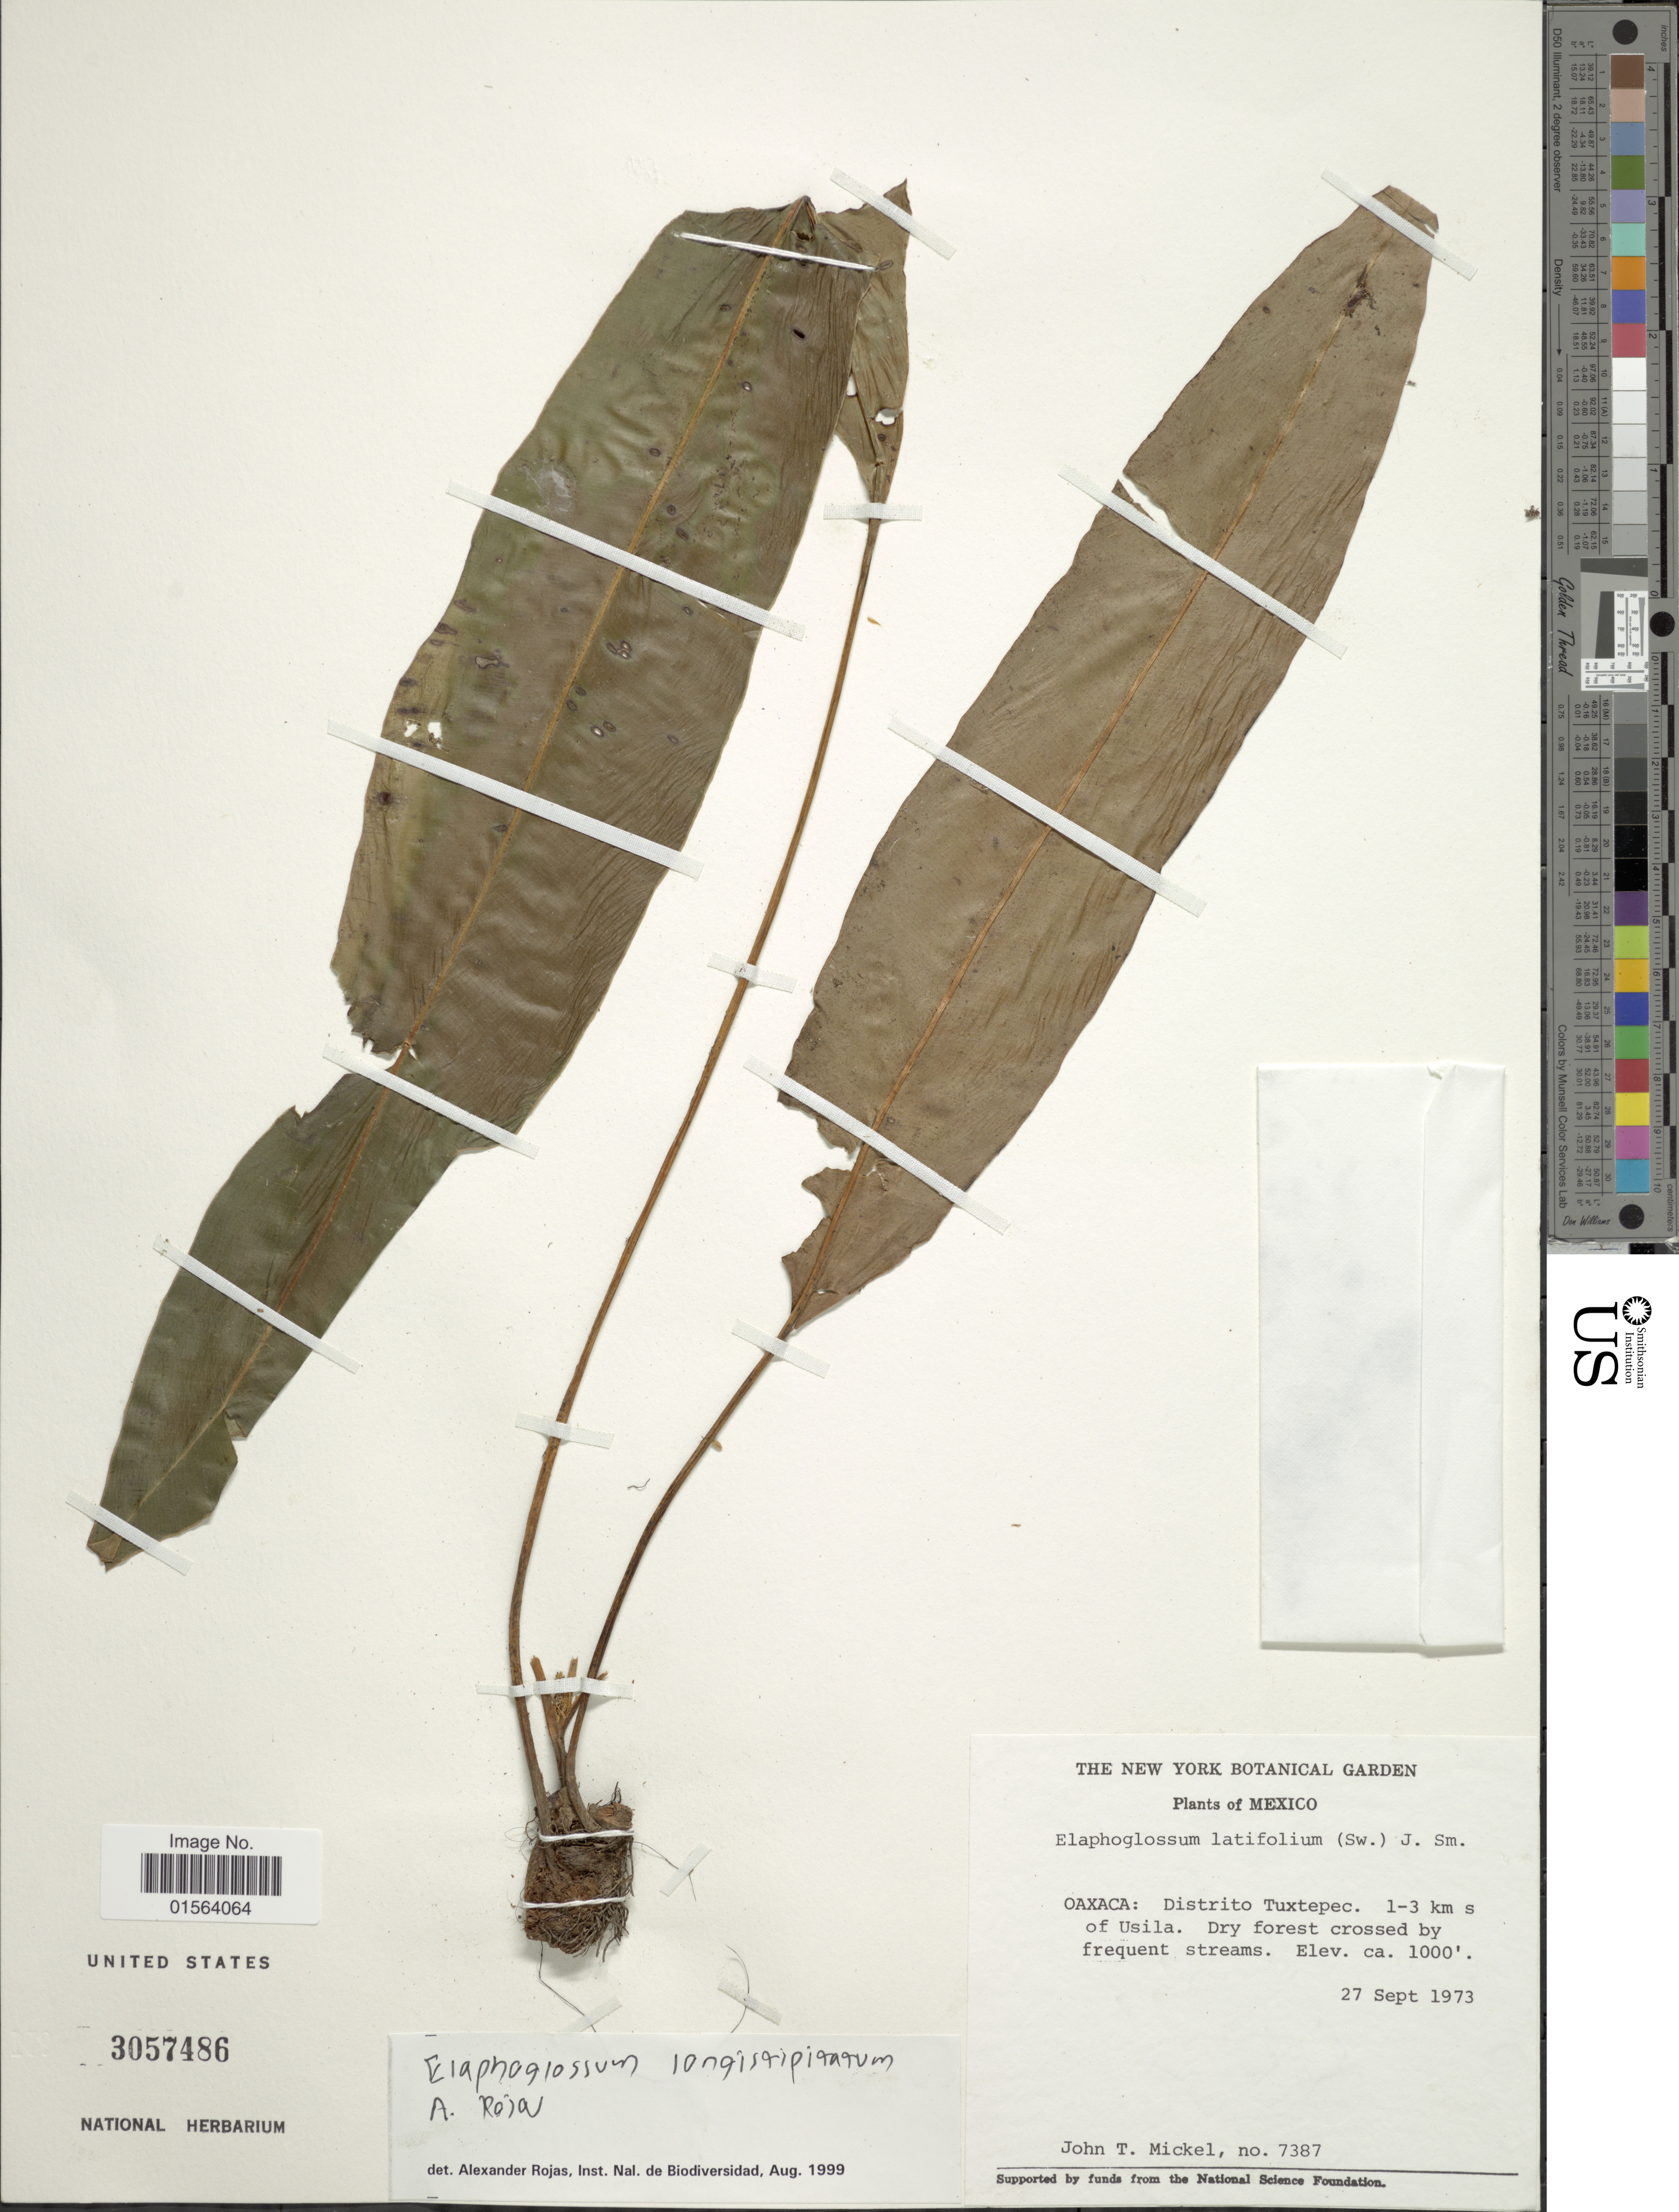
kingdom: Plantae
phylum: Tracheophyta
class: Polypodiopsida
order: Polypodiales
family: Dryopteridaceae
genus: Elaphoglossum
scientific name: Elaphoglossum latifolium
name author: (Sw.) J. Sm.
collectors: J. T. Mickel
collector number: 7387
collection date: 1973-09-27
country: Mexico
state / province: Oaxaca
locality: Oaxaca: Distrito Tuxtepec, 1-3 km s of Usila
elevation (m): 305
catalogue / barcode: US 3057486